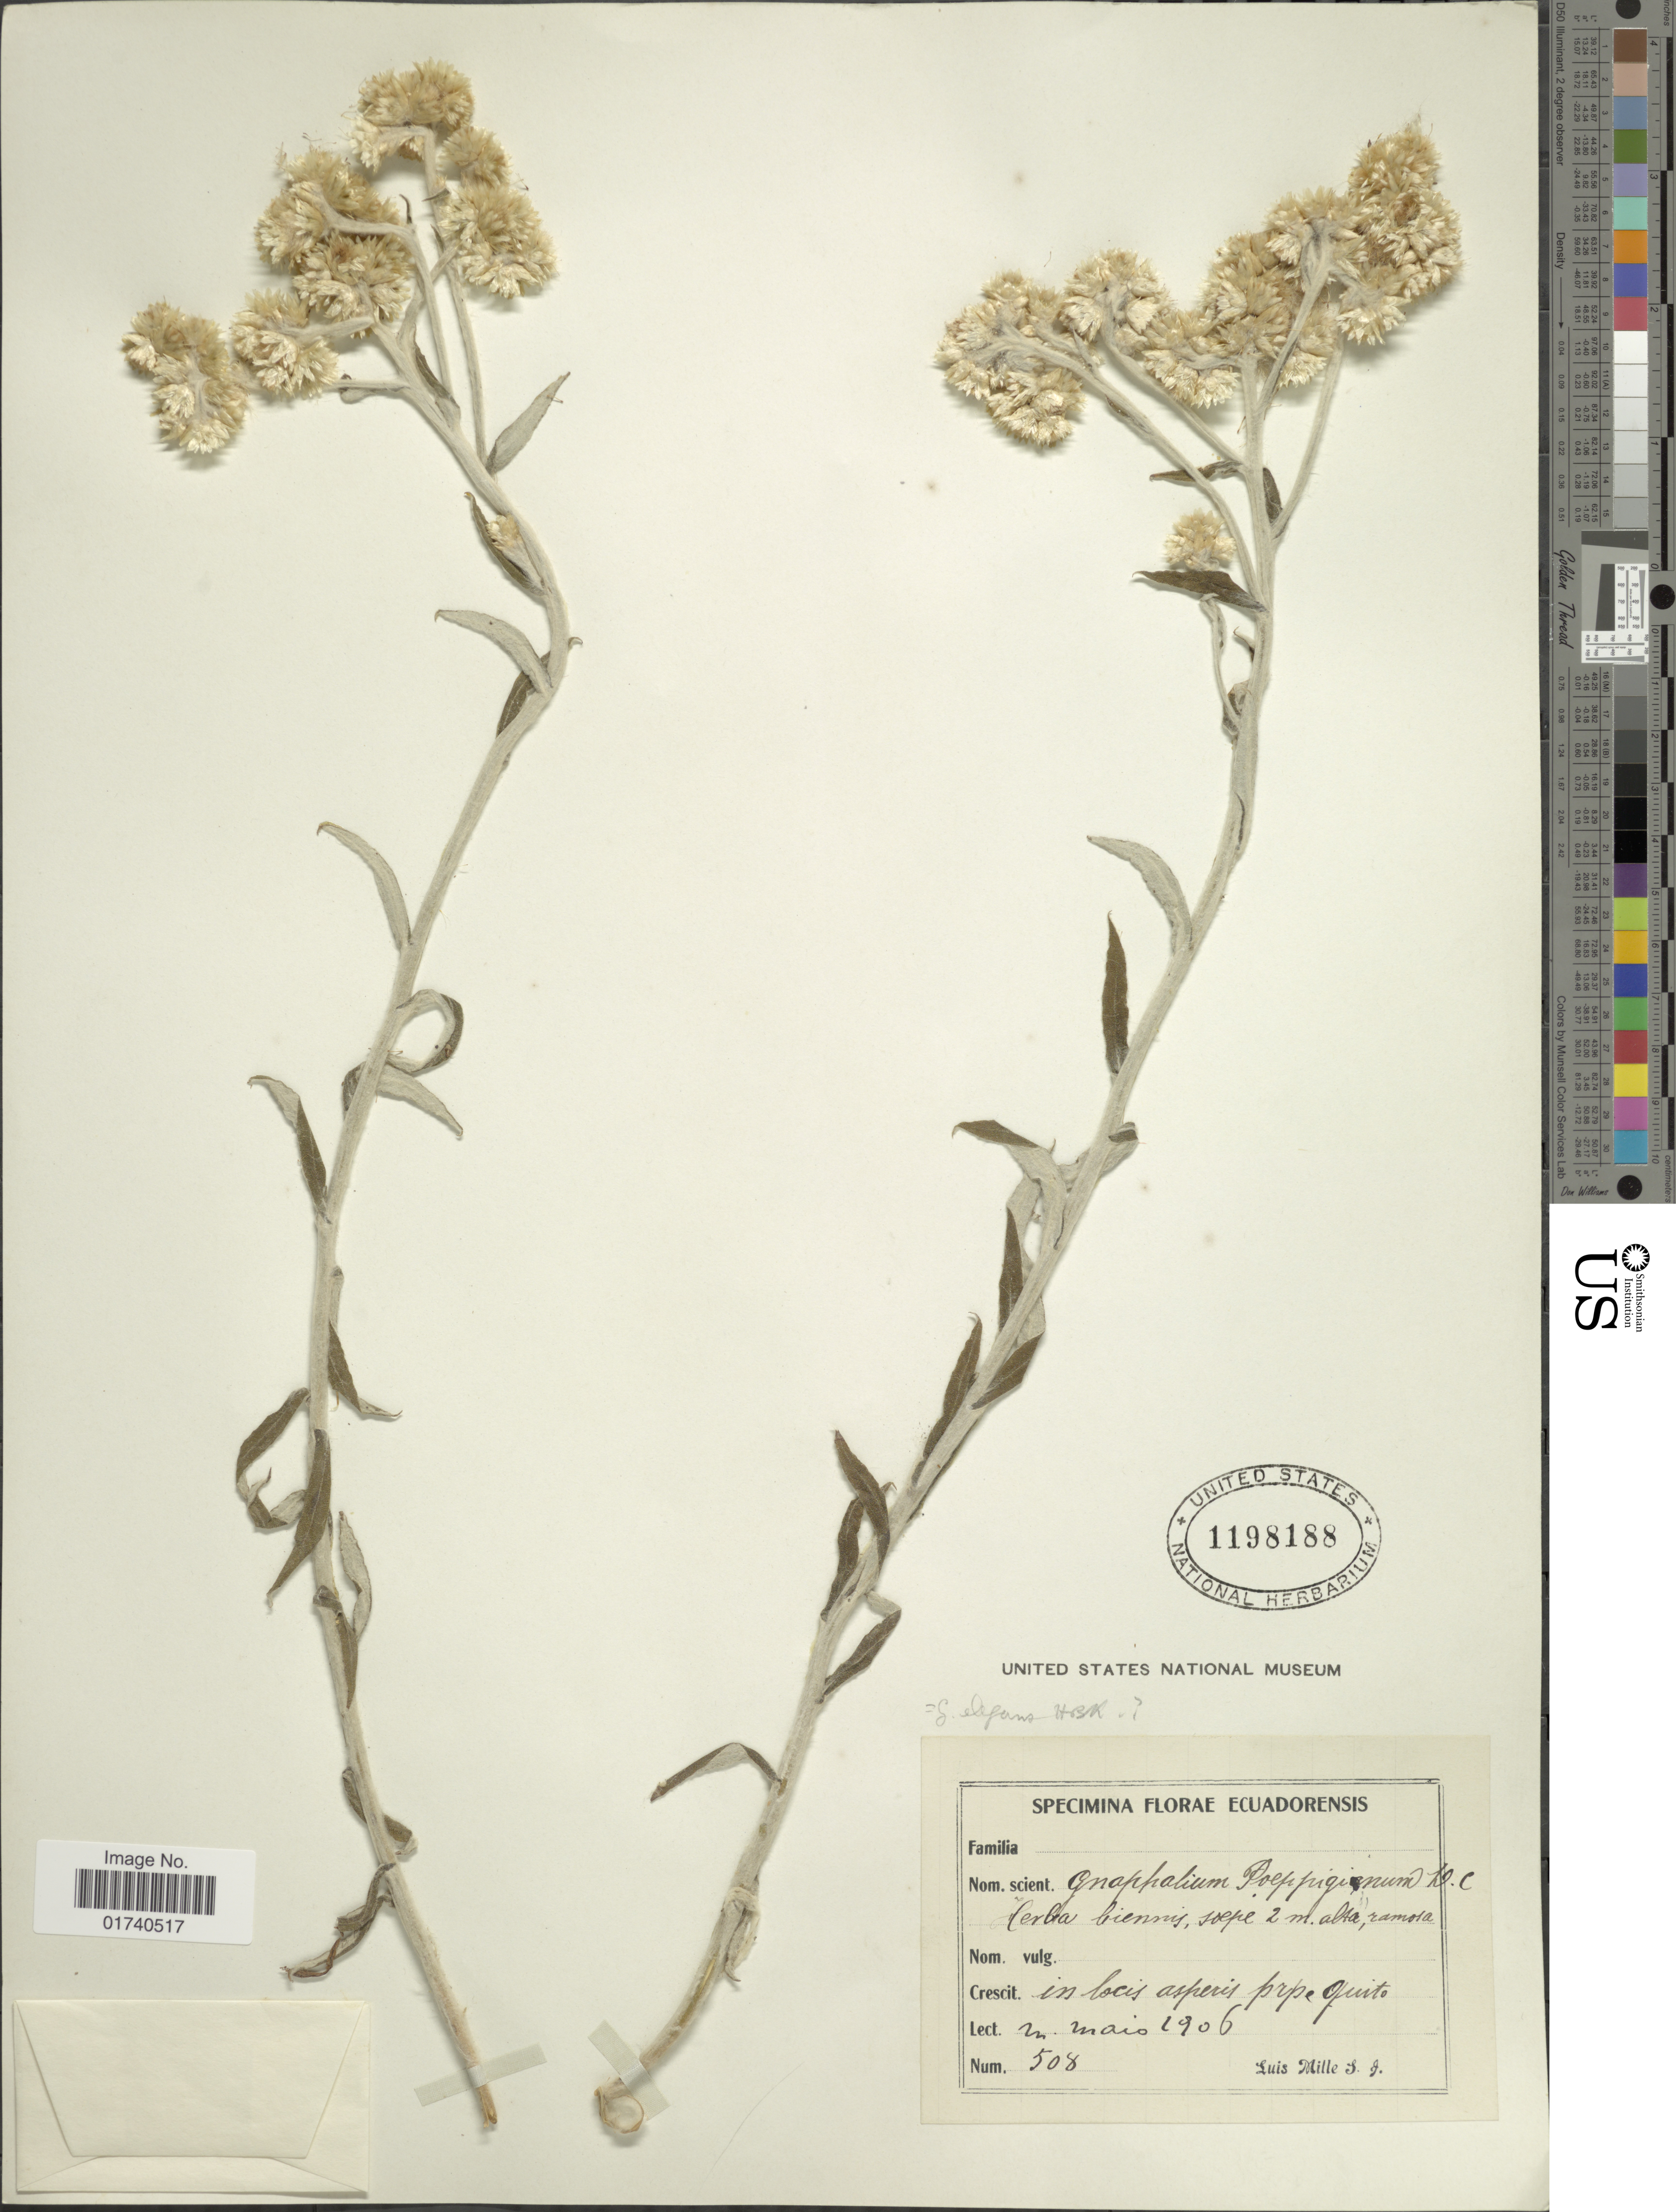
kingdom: Plantae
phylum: Tracheophyta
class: Magnoliopsida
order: Asterales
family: Asteraceae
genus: Pseudognaphalium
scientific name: Pseudognaphalium elegans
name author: (Kunth) Kartesz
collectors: L. Mille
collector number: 508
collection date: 1906-05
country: Ecuador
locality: In locis asperis prope Quito.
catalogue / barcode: US 1198188